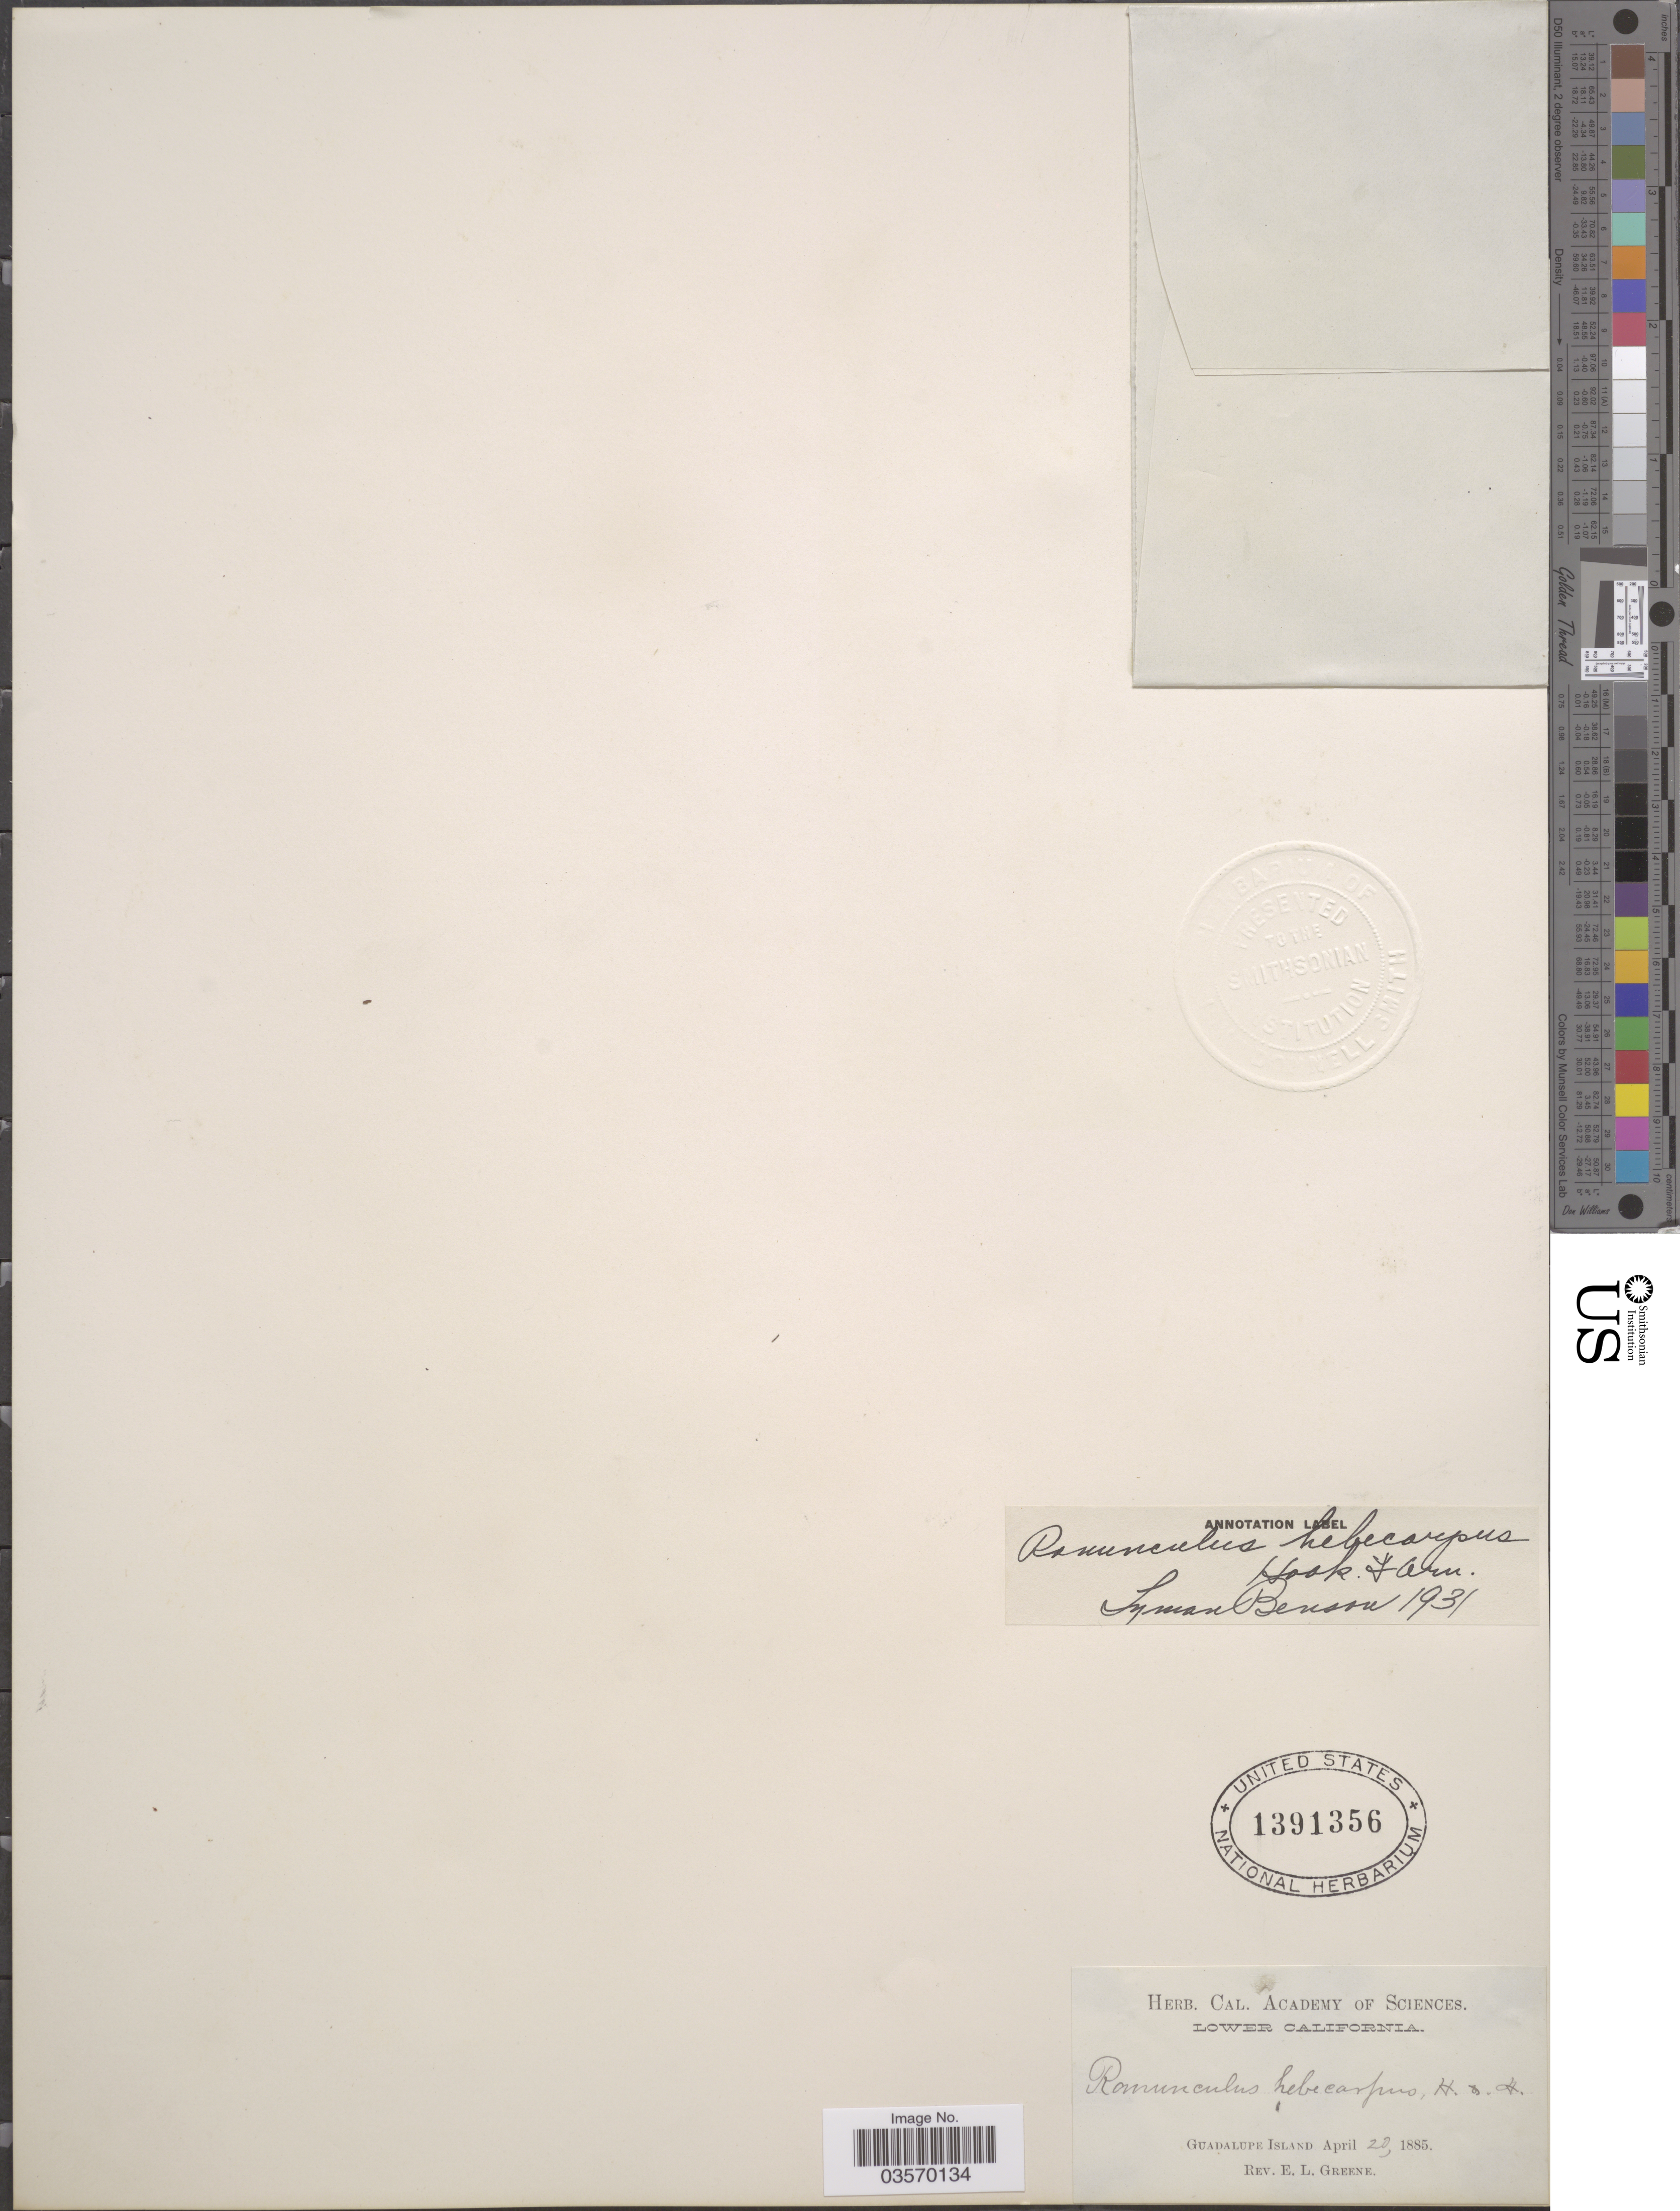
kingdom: Plantae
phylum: Tracheophyta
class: Magnoliopsida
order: Ranunculales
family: Ranunculaceae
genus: Ranunculus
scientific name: Ranunculus hebecarpus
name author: Hook. & Arn.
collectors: E. L. Greene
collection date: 1885-04-20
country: Mexico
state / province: Baja California Norte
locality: Lower California. Guadalupe Island.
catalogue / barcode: US 1391356